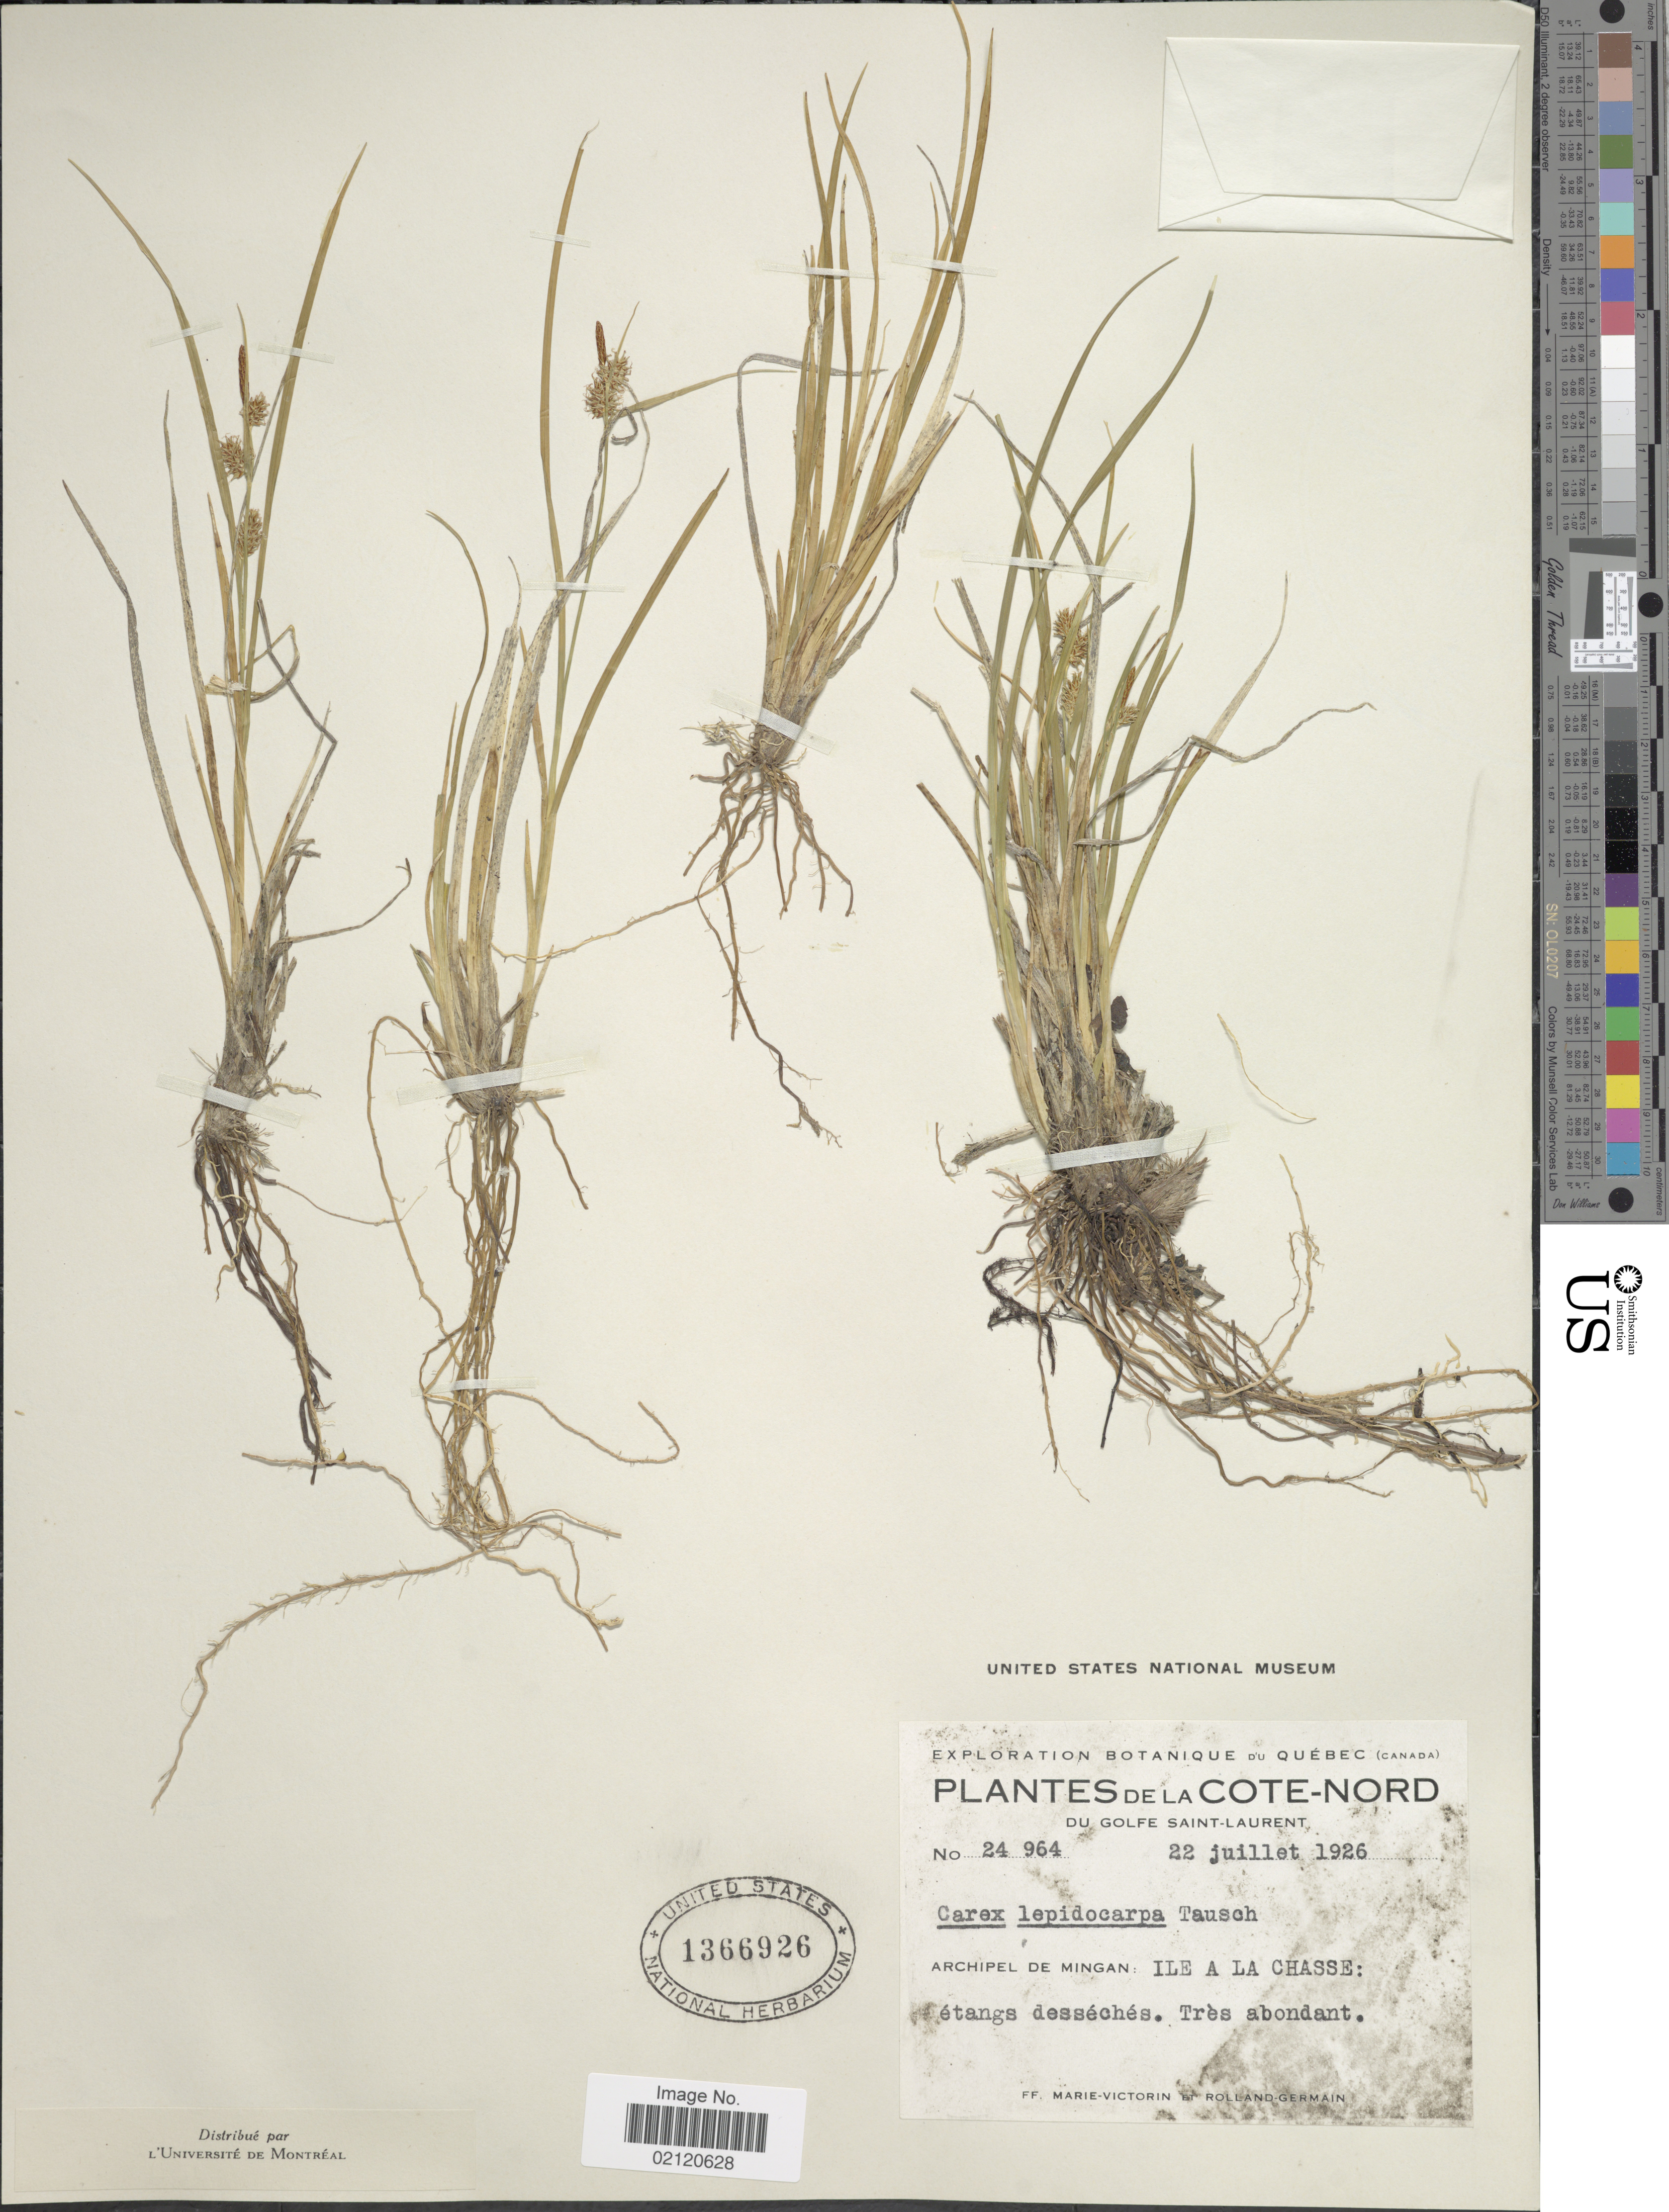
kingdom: Plantae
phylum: Tracheophyta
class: Liliopsida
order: Poales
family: Cyperaceae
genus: Carex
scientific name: Carex lepidocarpa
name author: Tausch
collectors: F. Marie-Victorin & Rolland-Germain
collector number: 24964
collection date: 1926-07-22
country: Canada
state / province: Quebec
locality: De La Cote-Nord, Du Golfe Saint-Laurent, Archipel de Mingan: Ile a La Chasse: Etangs desseches. Tres abondant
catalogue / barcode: US 1366926